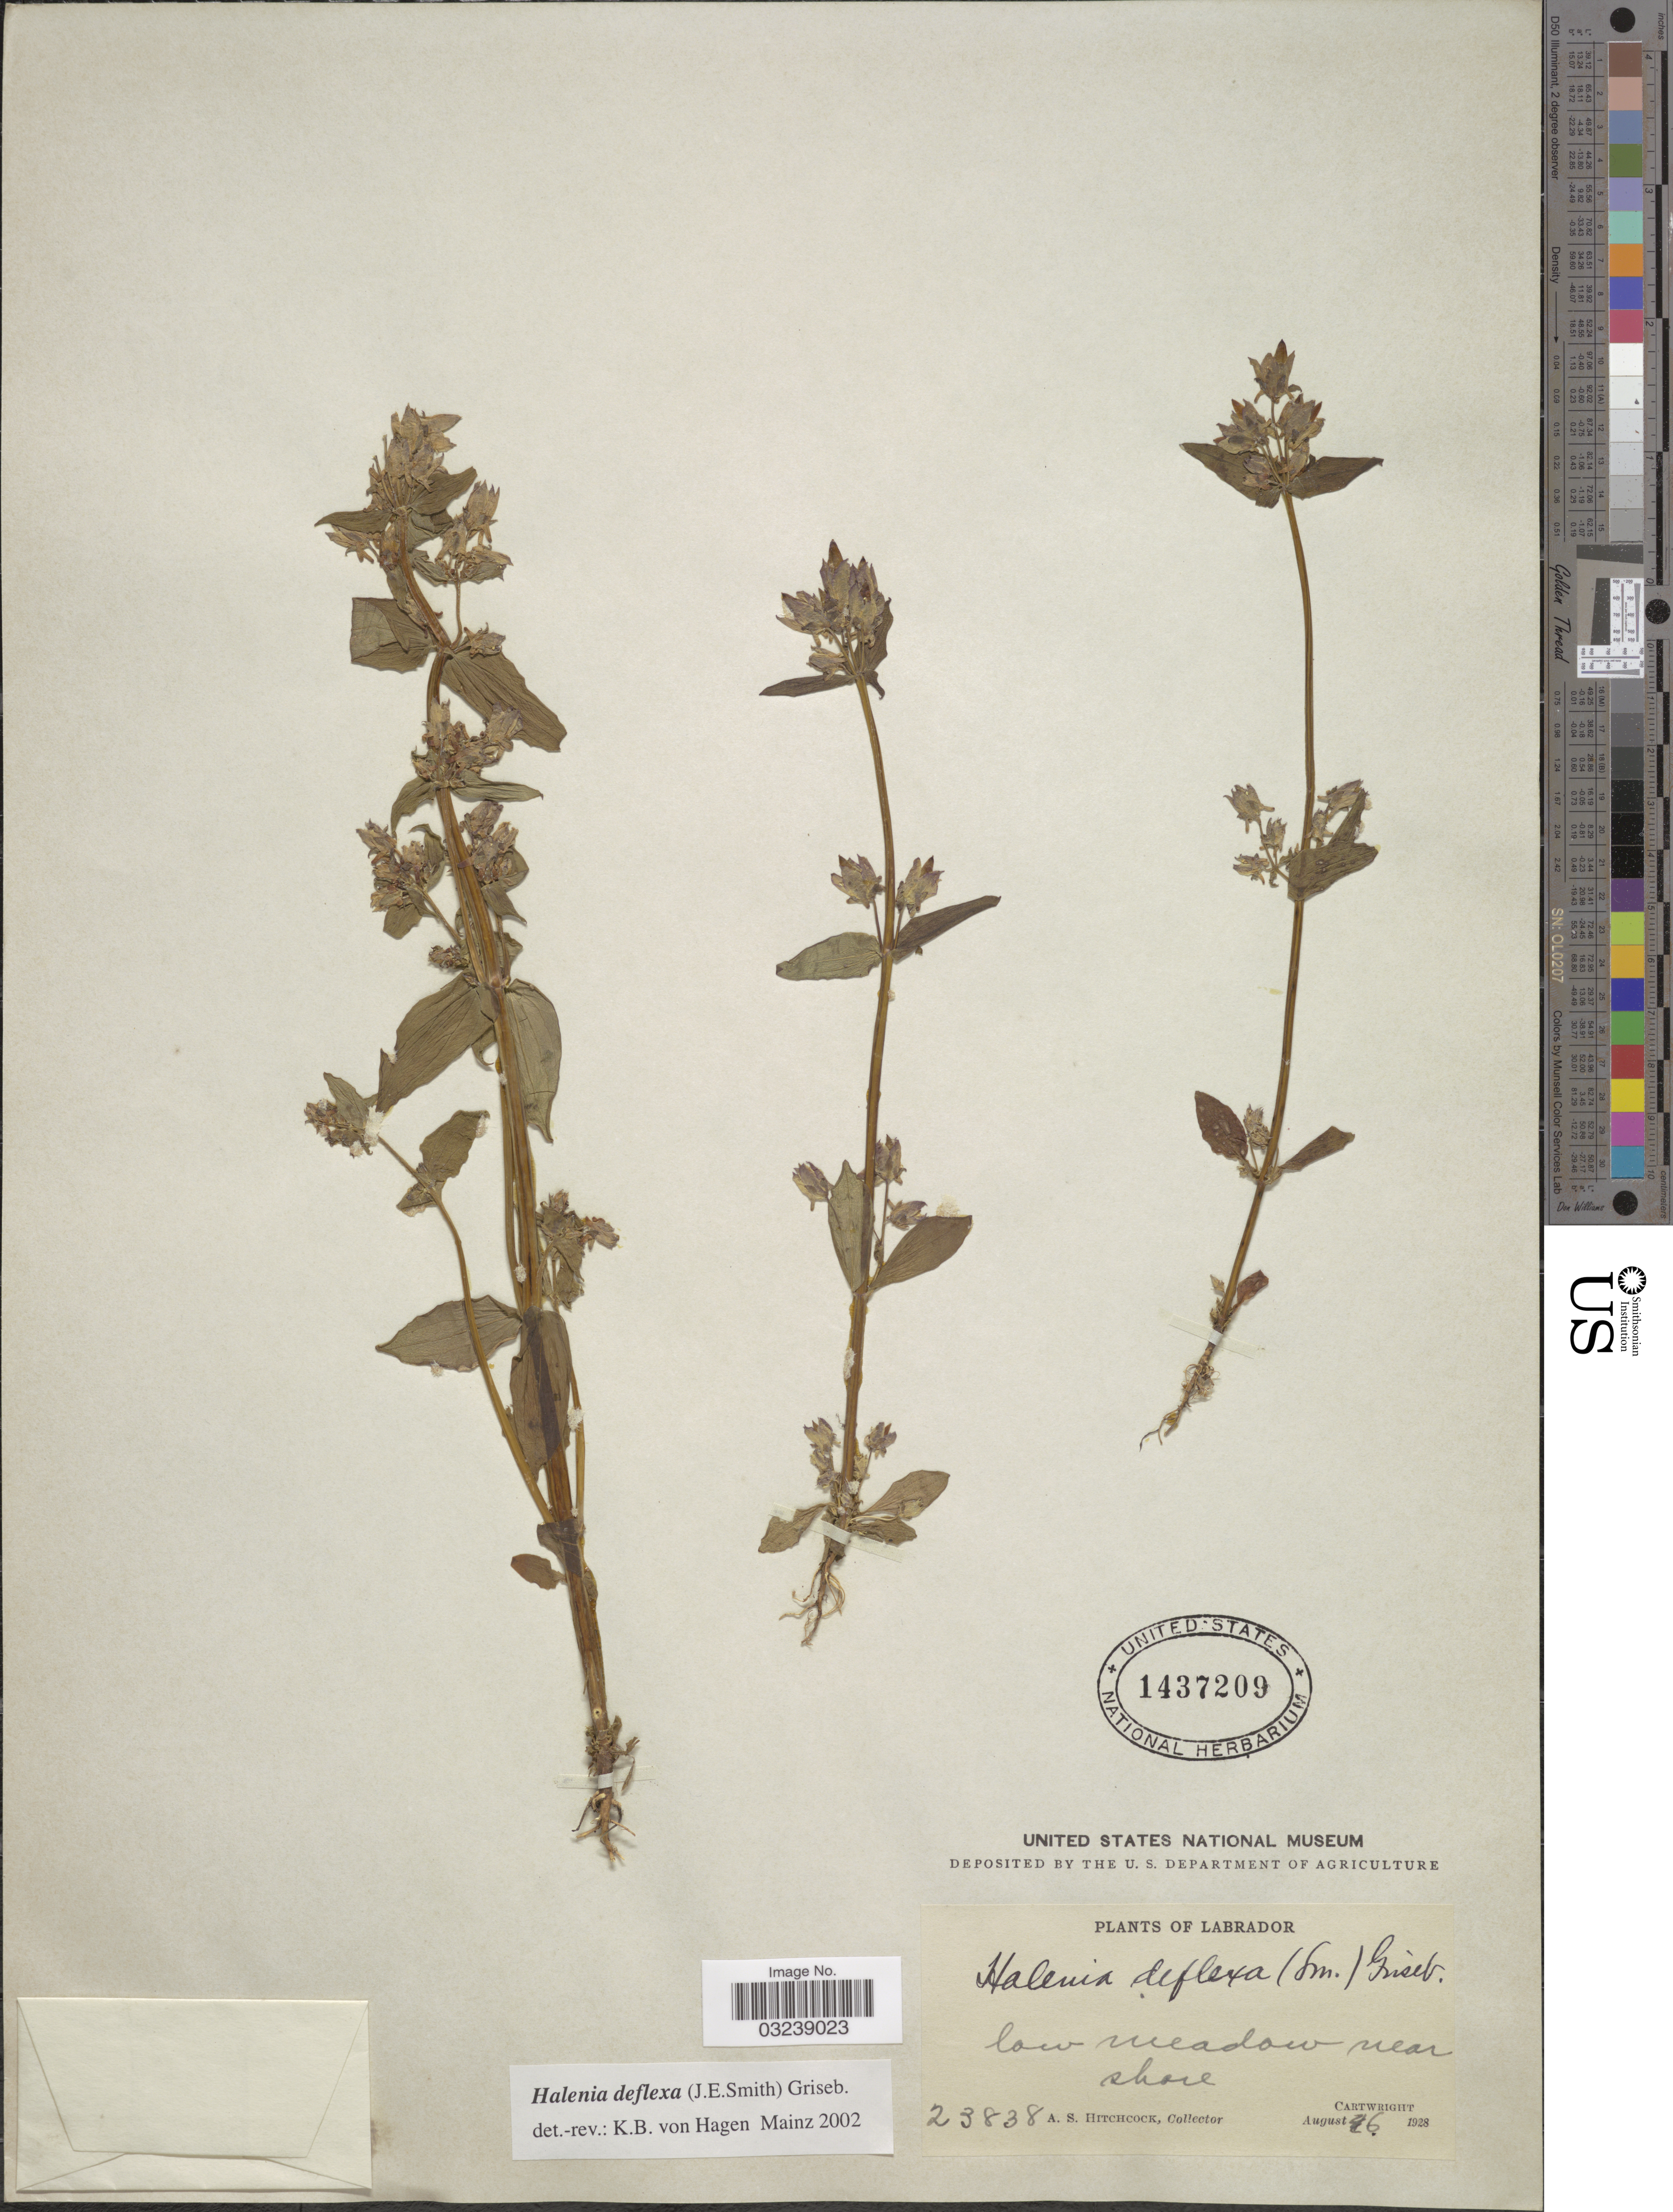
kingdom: Plantae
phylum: Tracheophyta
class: Magnoliopsida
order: Gentianales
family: Gentianaceae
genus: Halenia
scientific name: Halenia deflexa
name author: (Sm.) Griseb.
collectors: A. S. Hitchcock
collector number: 23838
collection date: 1928-08-06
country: Canada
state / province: Newfoundland and Labrador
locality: Labrador. Near shore Cartwright.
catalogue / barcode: US 1437209